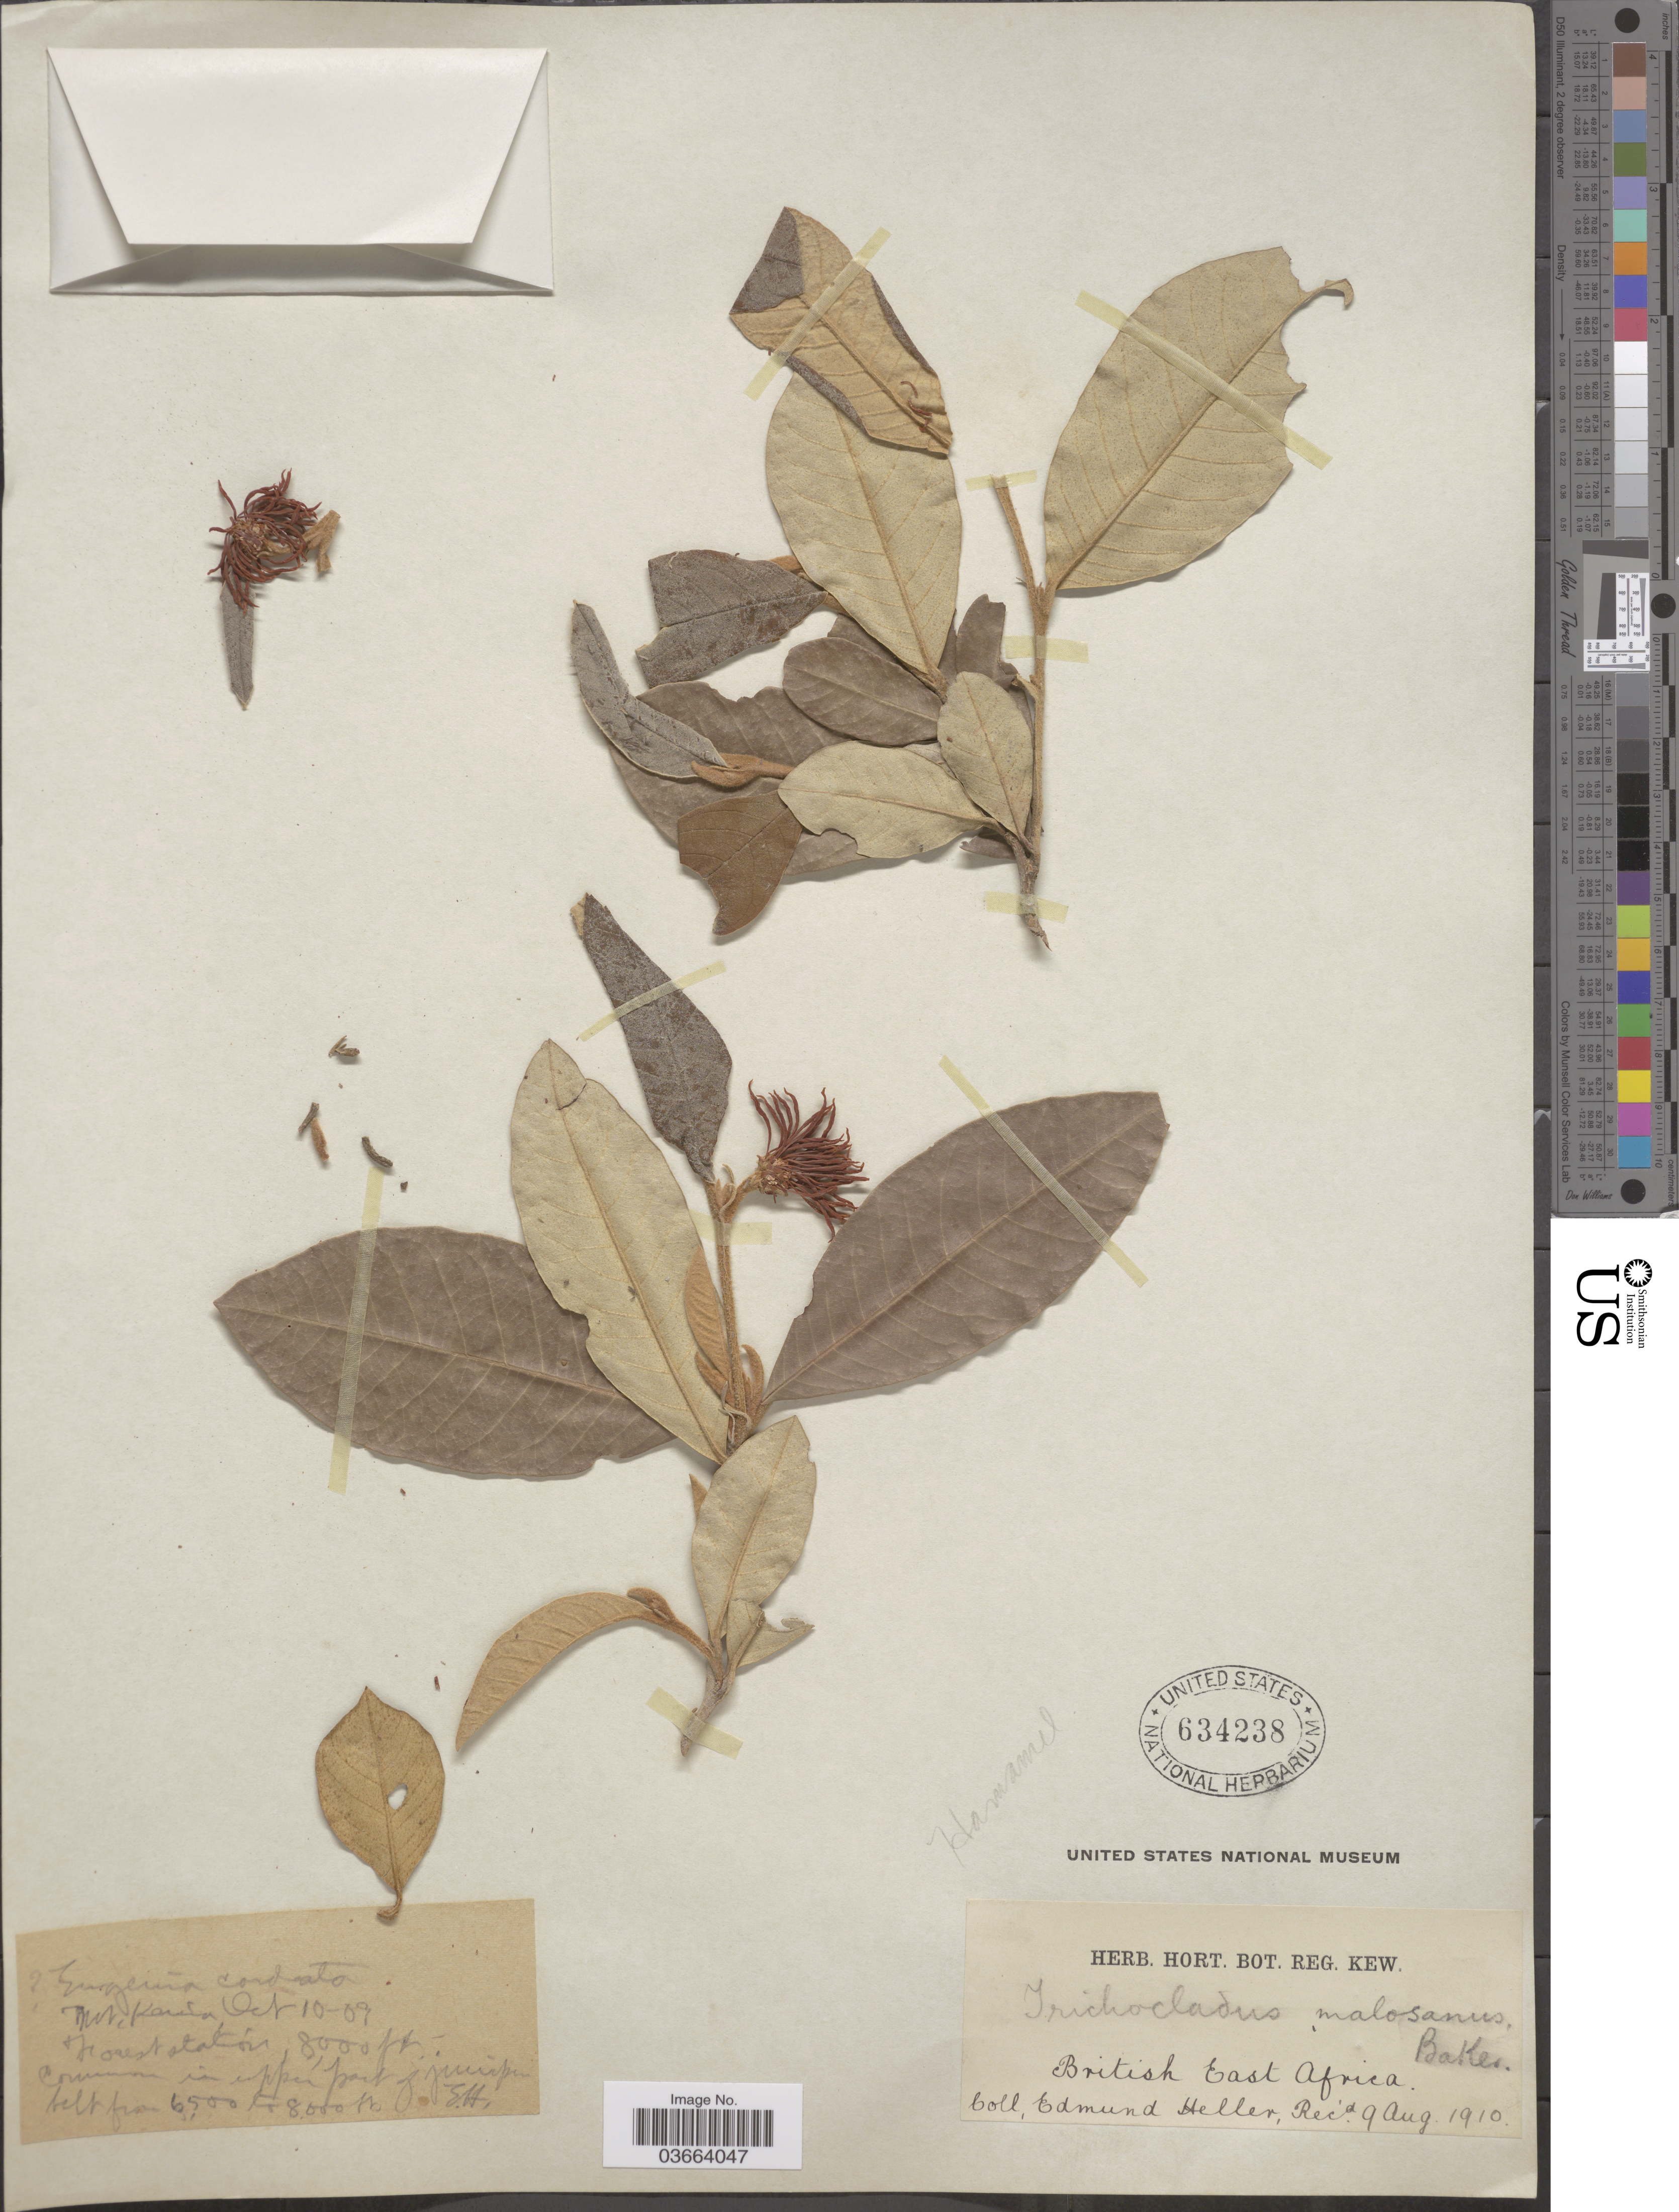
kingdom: Plantae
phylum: Tracheophyta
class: Magnoliopsida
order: Saxifragales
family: Hamamelidaceae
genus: Trichocladus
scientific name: Trichocladus malosanus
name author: Baker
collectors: E. Heller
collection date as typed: Transcribed d/m/y: 10/10/9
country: Kenya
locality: British East Africa. Mt !. Forest station.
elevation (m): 2438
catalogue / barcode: US 634238